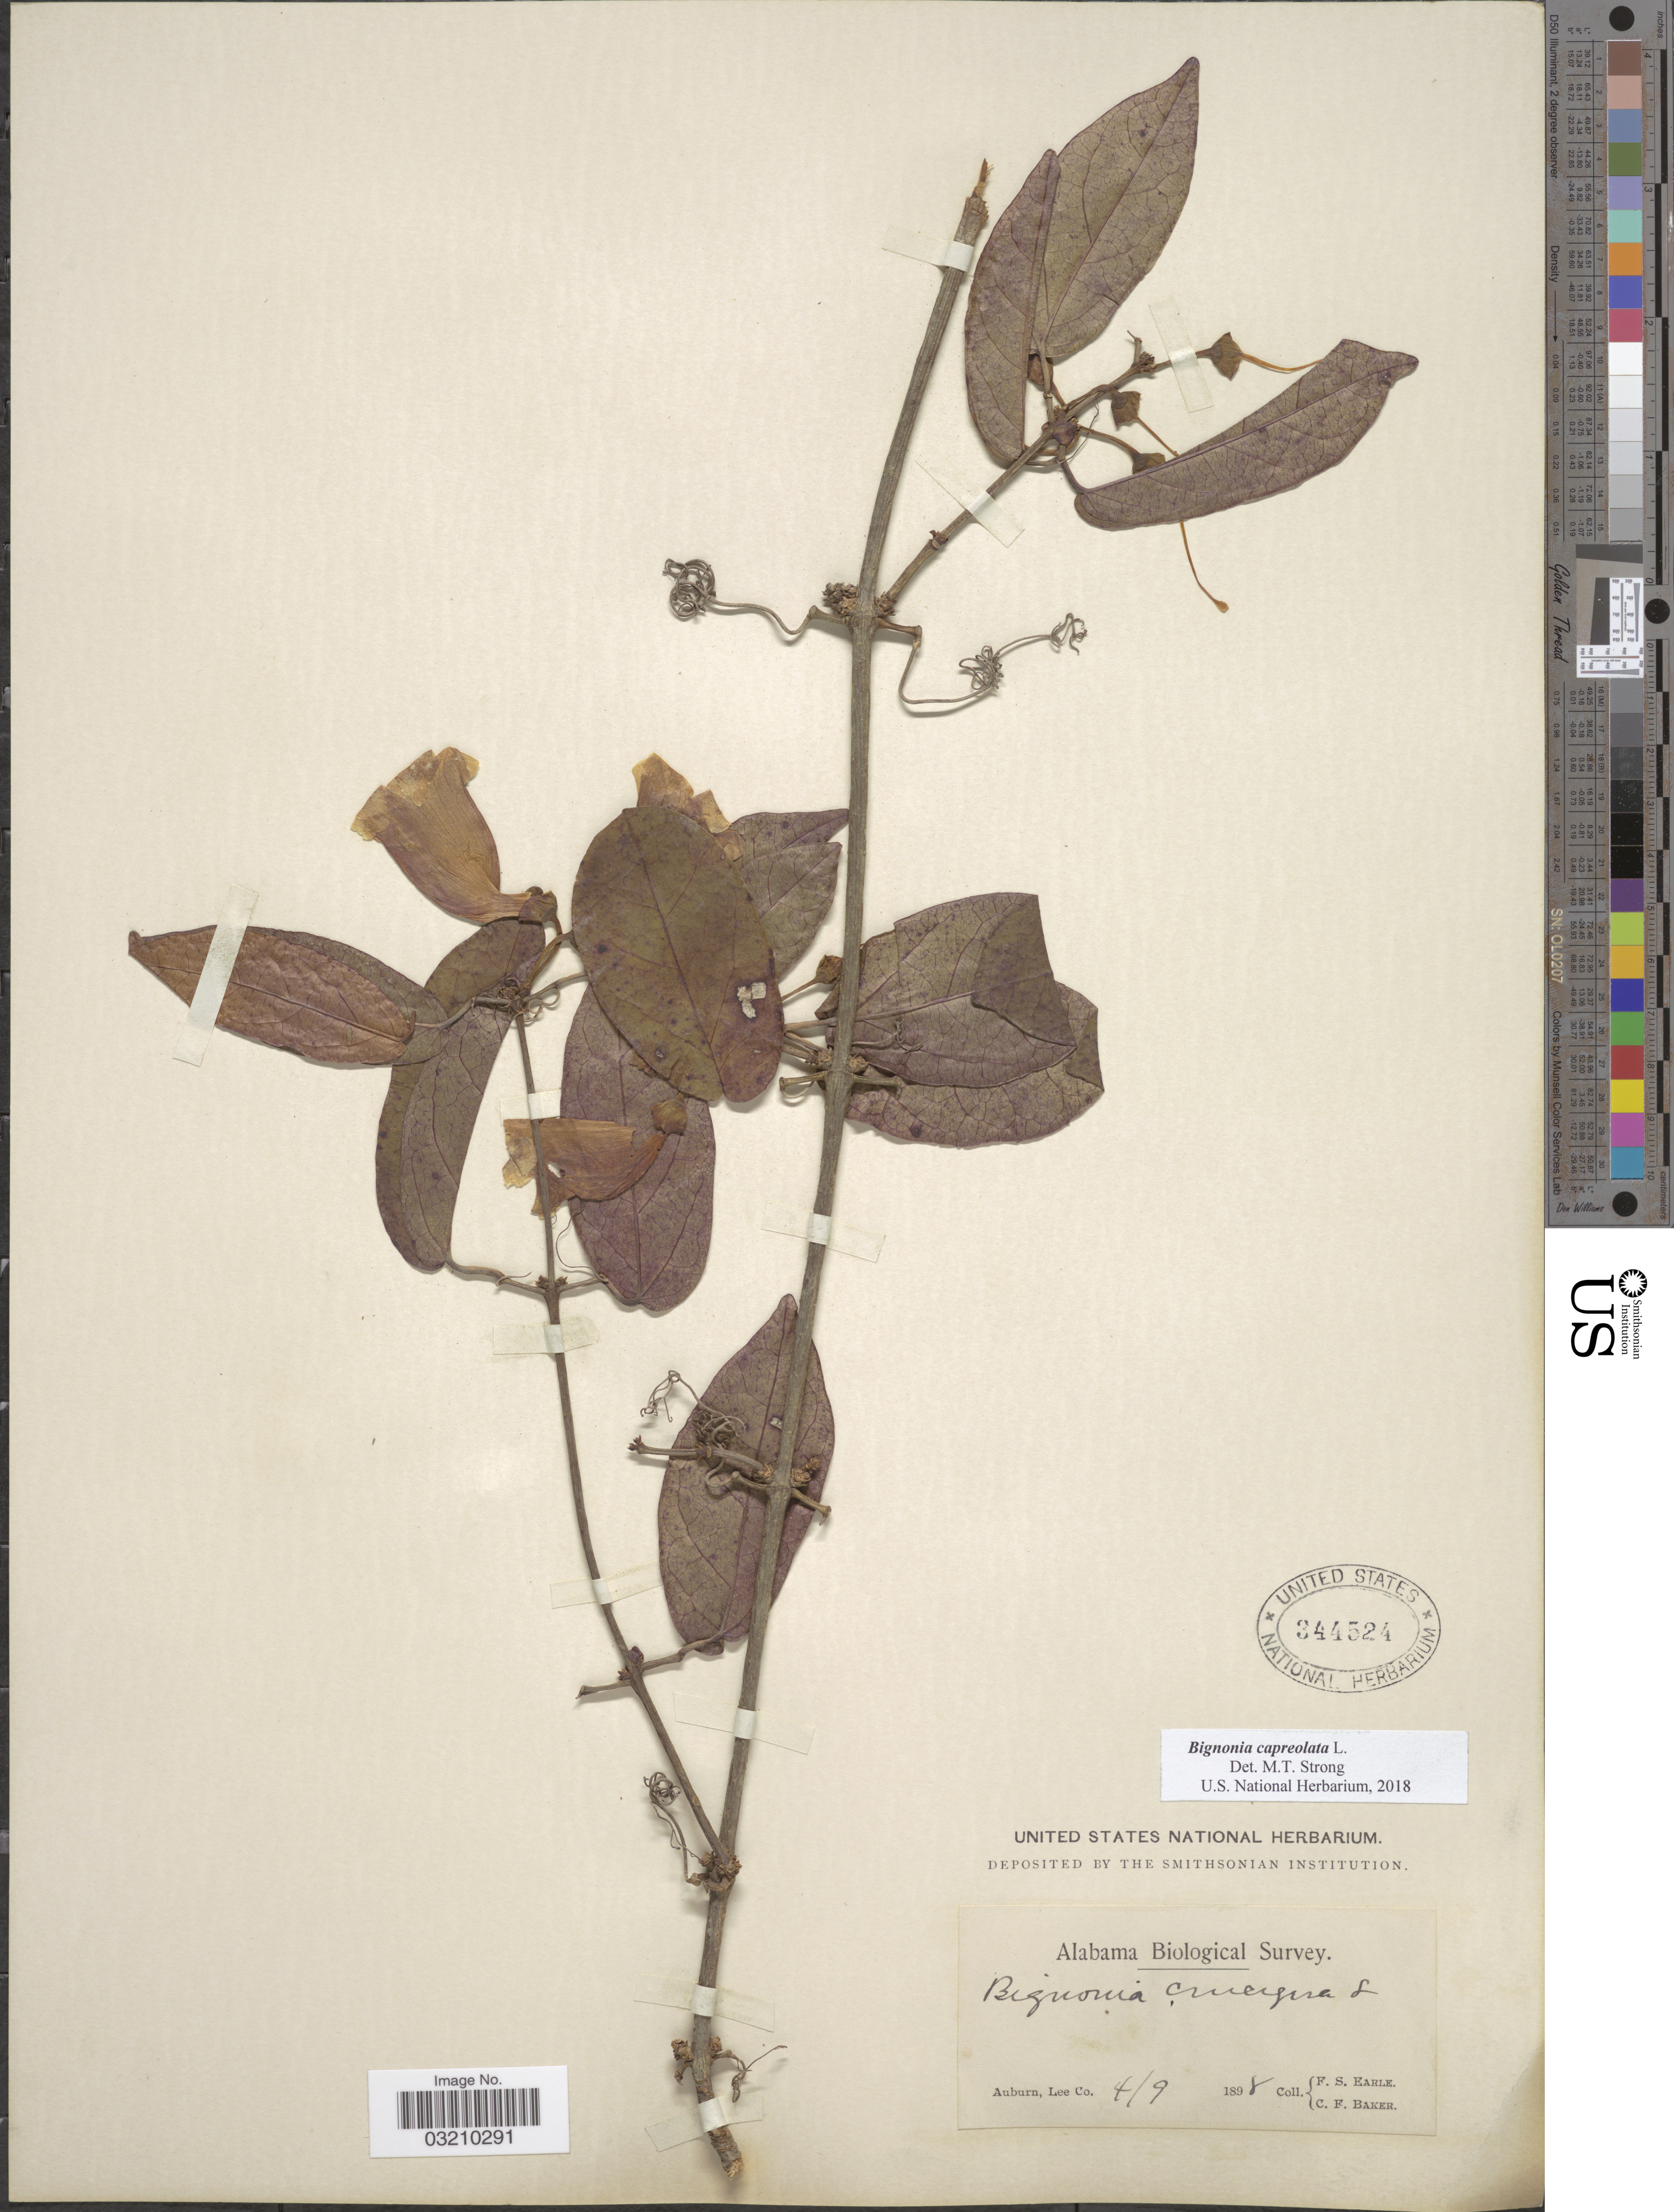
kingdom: Plantae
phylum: Tracheophyta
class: Magnoliopsida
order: Lamiales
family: Bignoniaceae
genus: Bignonia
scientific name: Bignonia capreolata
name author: L.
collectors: F. S. Earle & C. F. Baker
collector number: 419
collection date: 1898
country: United States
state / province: Alabama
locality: Auburn, Lee Co.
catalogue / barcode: US 344524